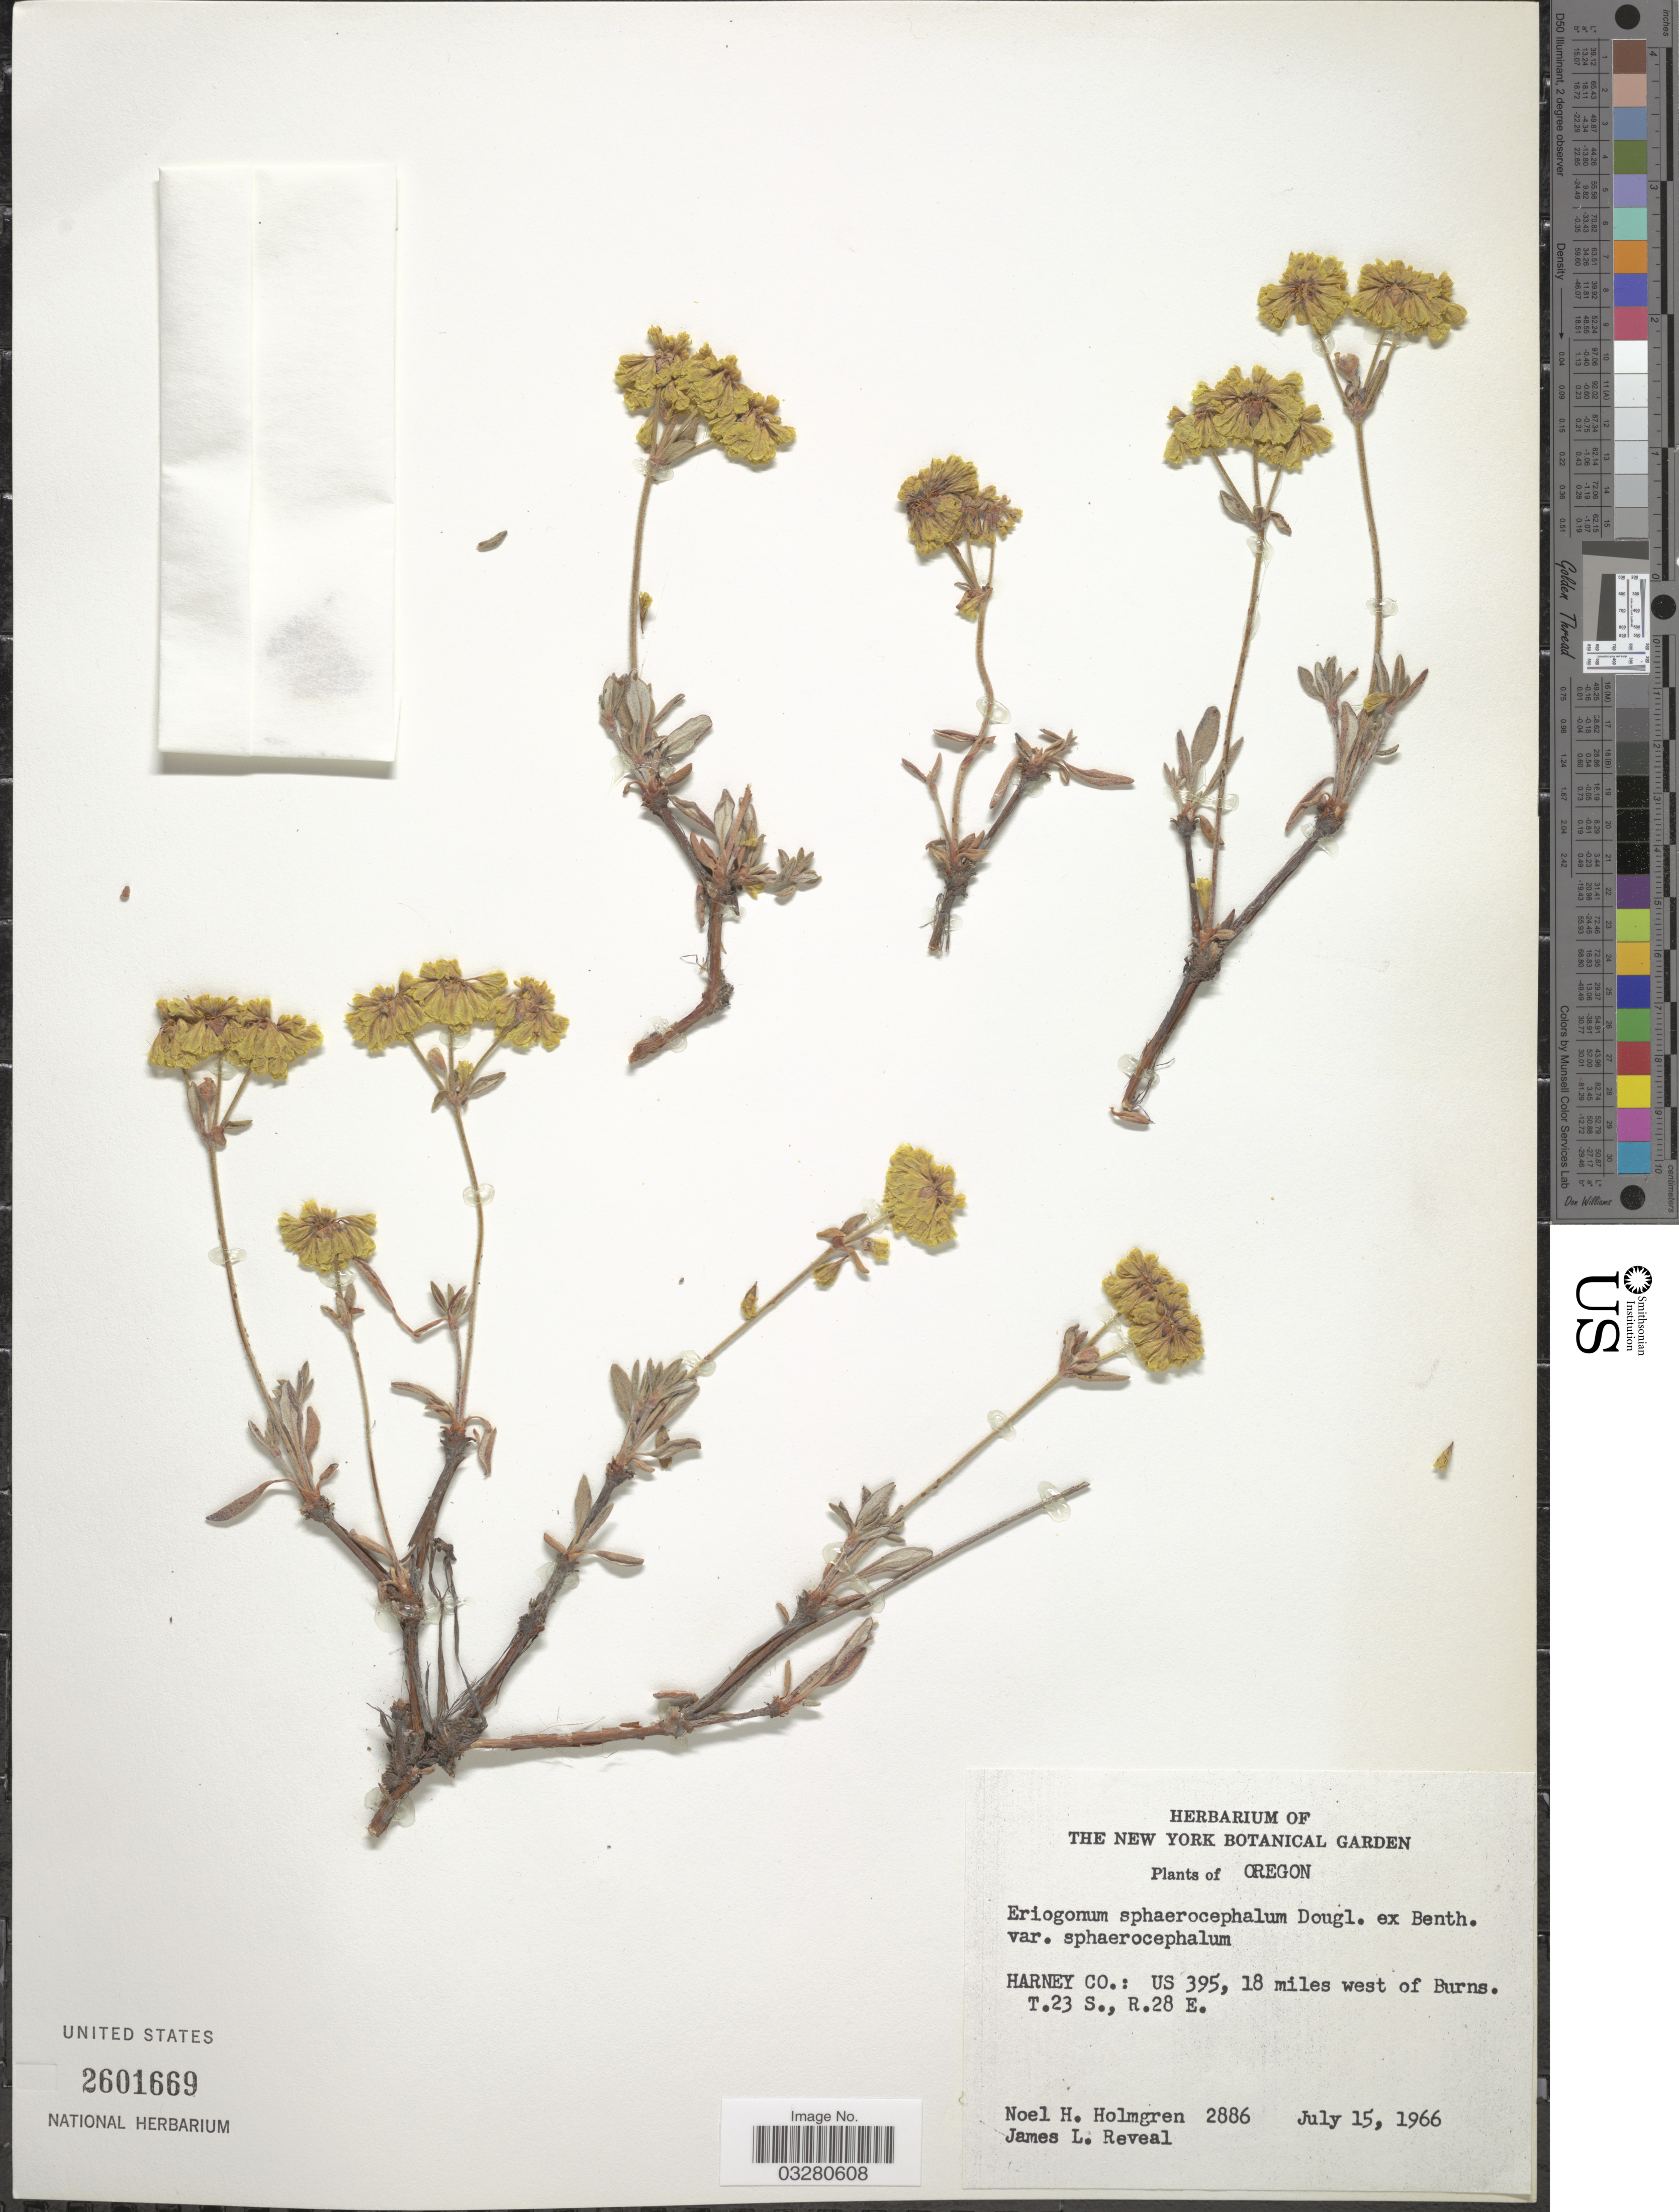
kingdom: Plantae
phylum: Tracheophyta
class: Magnoliopsida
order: Caryophyllales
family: Polygonaceae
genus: Eriogonum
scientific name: Eriogonum sphaerocephalum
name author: Benth. & Douglas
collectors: N. H. Holmgren & J. L. Reveal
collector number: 2886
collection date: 1966-07-15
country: United States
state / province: Oregon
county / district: Harney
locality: Harney Co.: US 395, 18 miles west of Burns. T. 23 S., R. 28 E.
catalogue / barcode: US 2601669